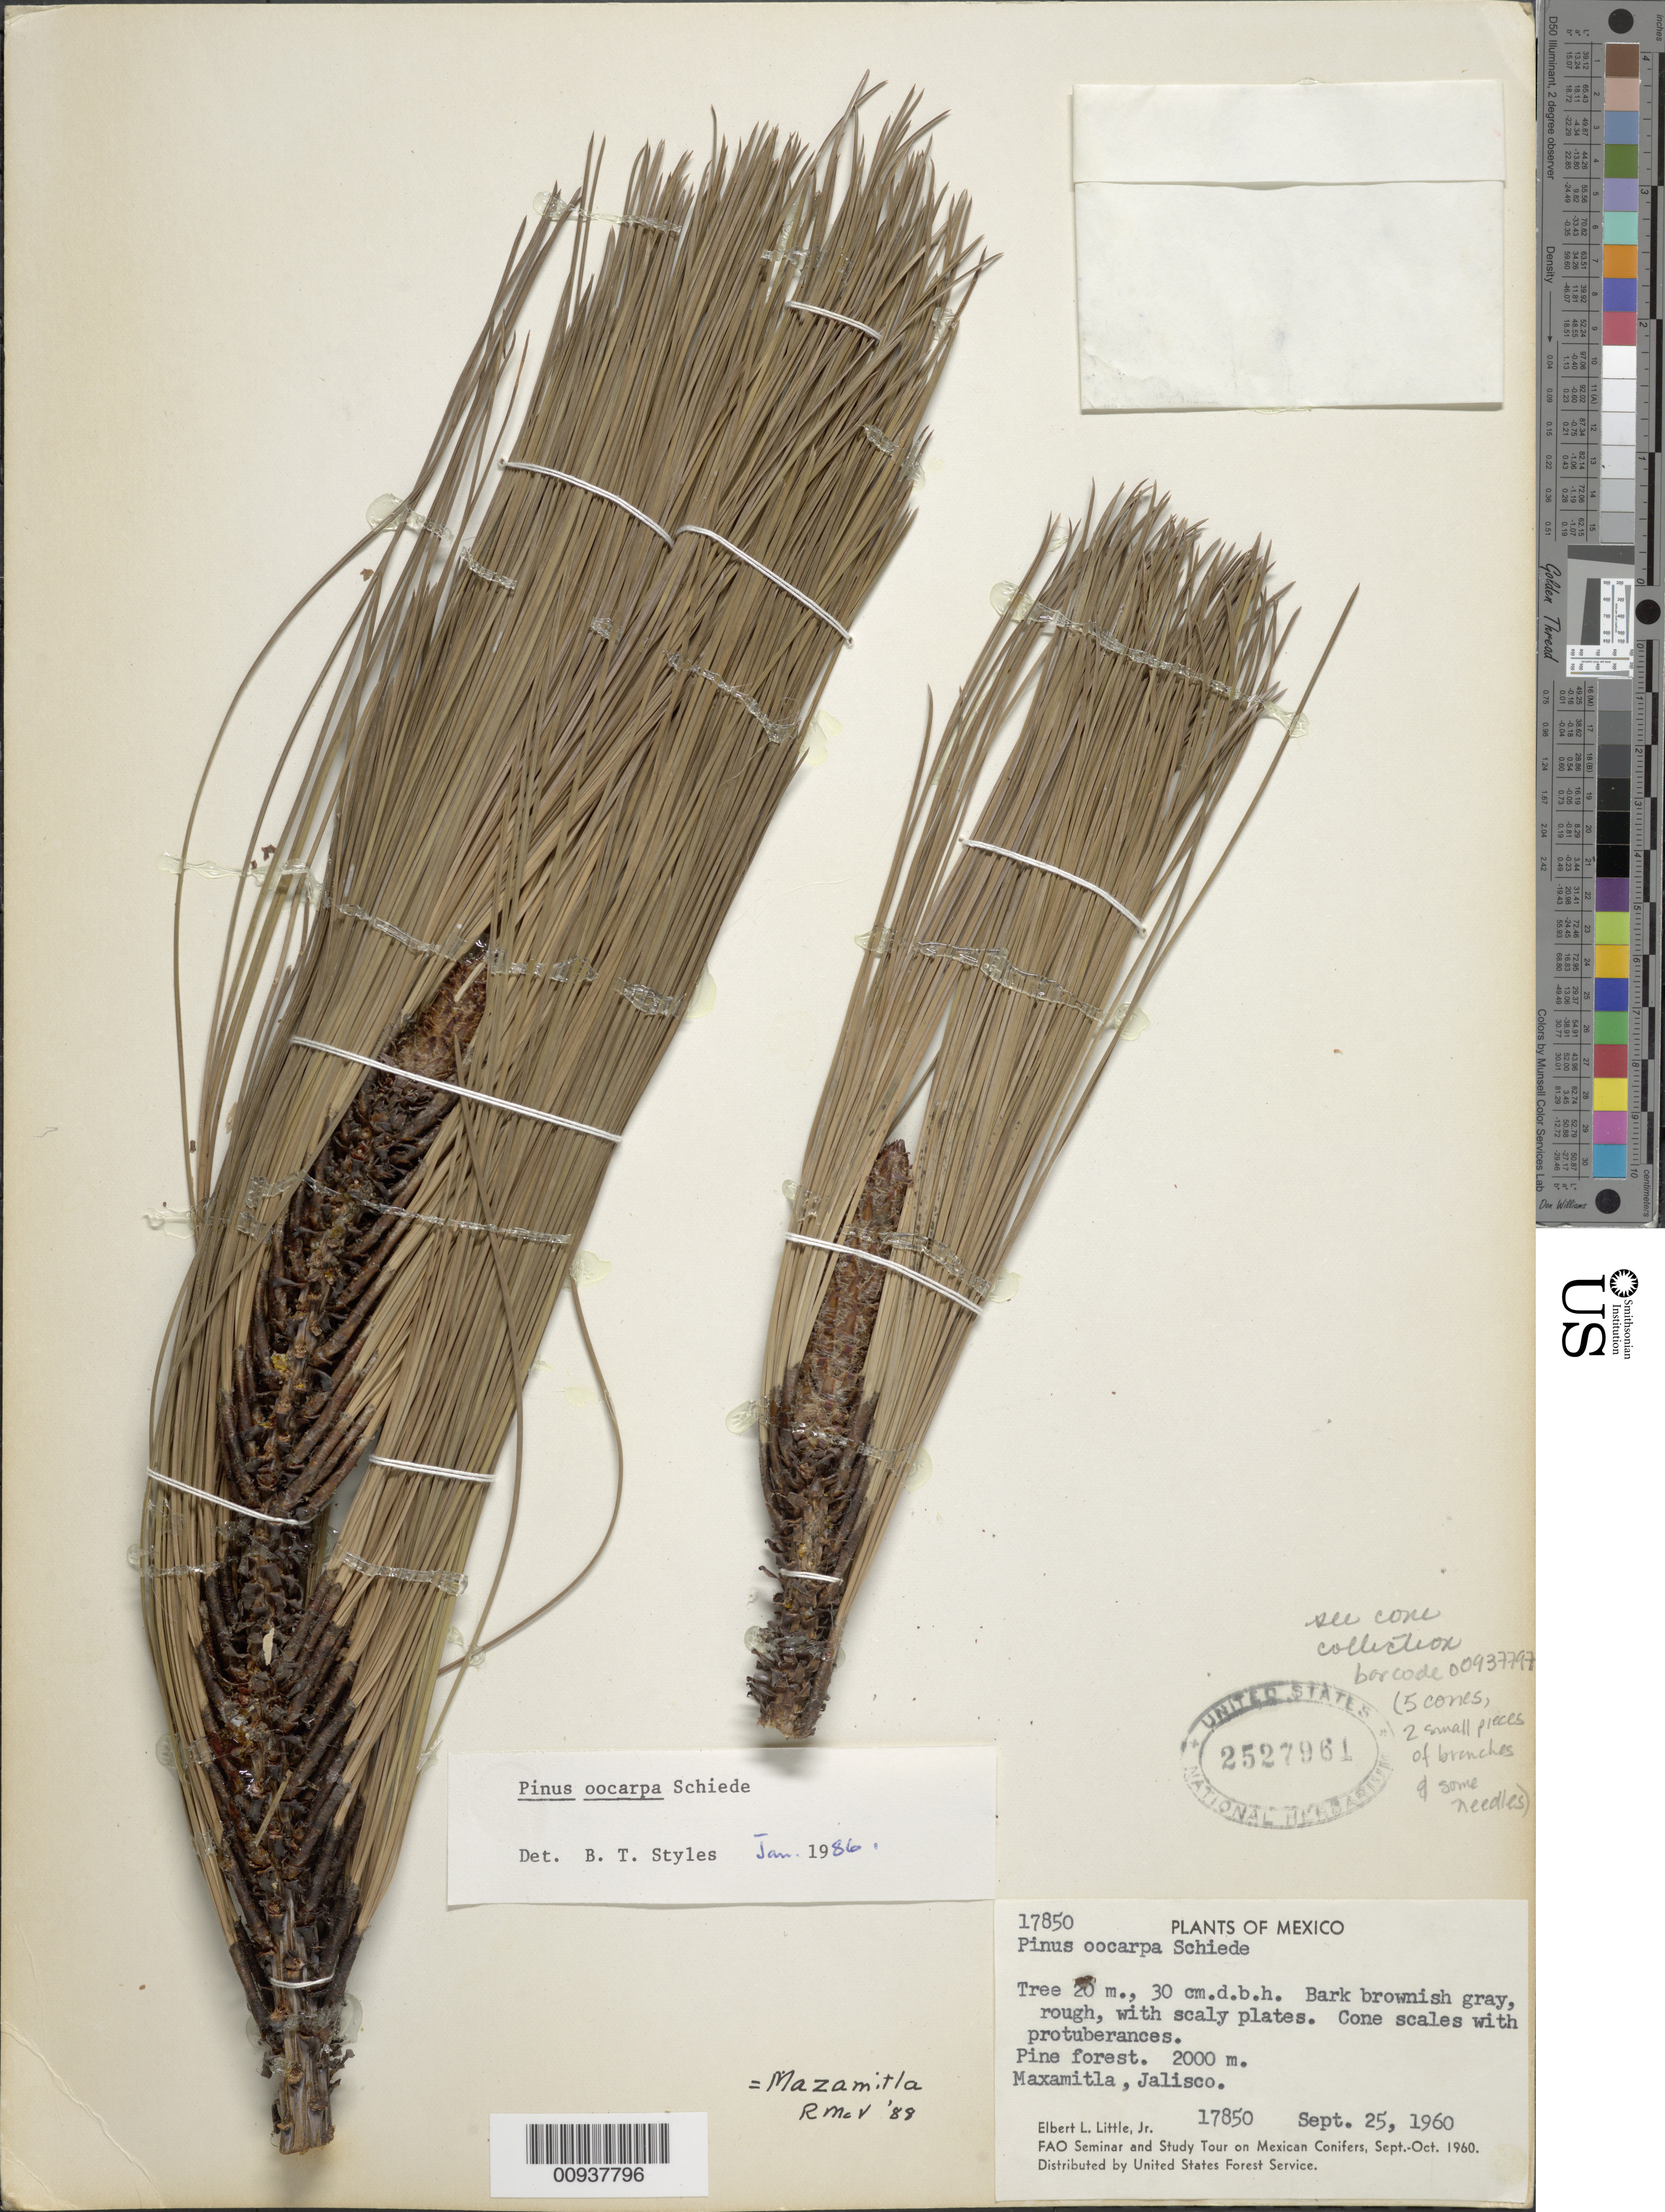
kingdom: Plantae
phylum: Tracheophyta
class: Pinopsida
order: Pinales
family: Pinaceae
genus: Pinus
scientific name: Pinus oocarpa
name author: Schiede ex Schltdl.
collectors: E. L. Little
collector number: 17850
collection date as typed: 25 Sep 1960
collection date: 1960-09-25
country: Mexico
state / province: Jalisco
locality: Mazamitla.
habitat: Pine forest.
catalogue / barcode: US 2527961